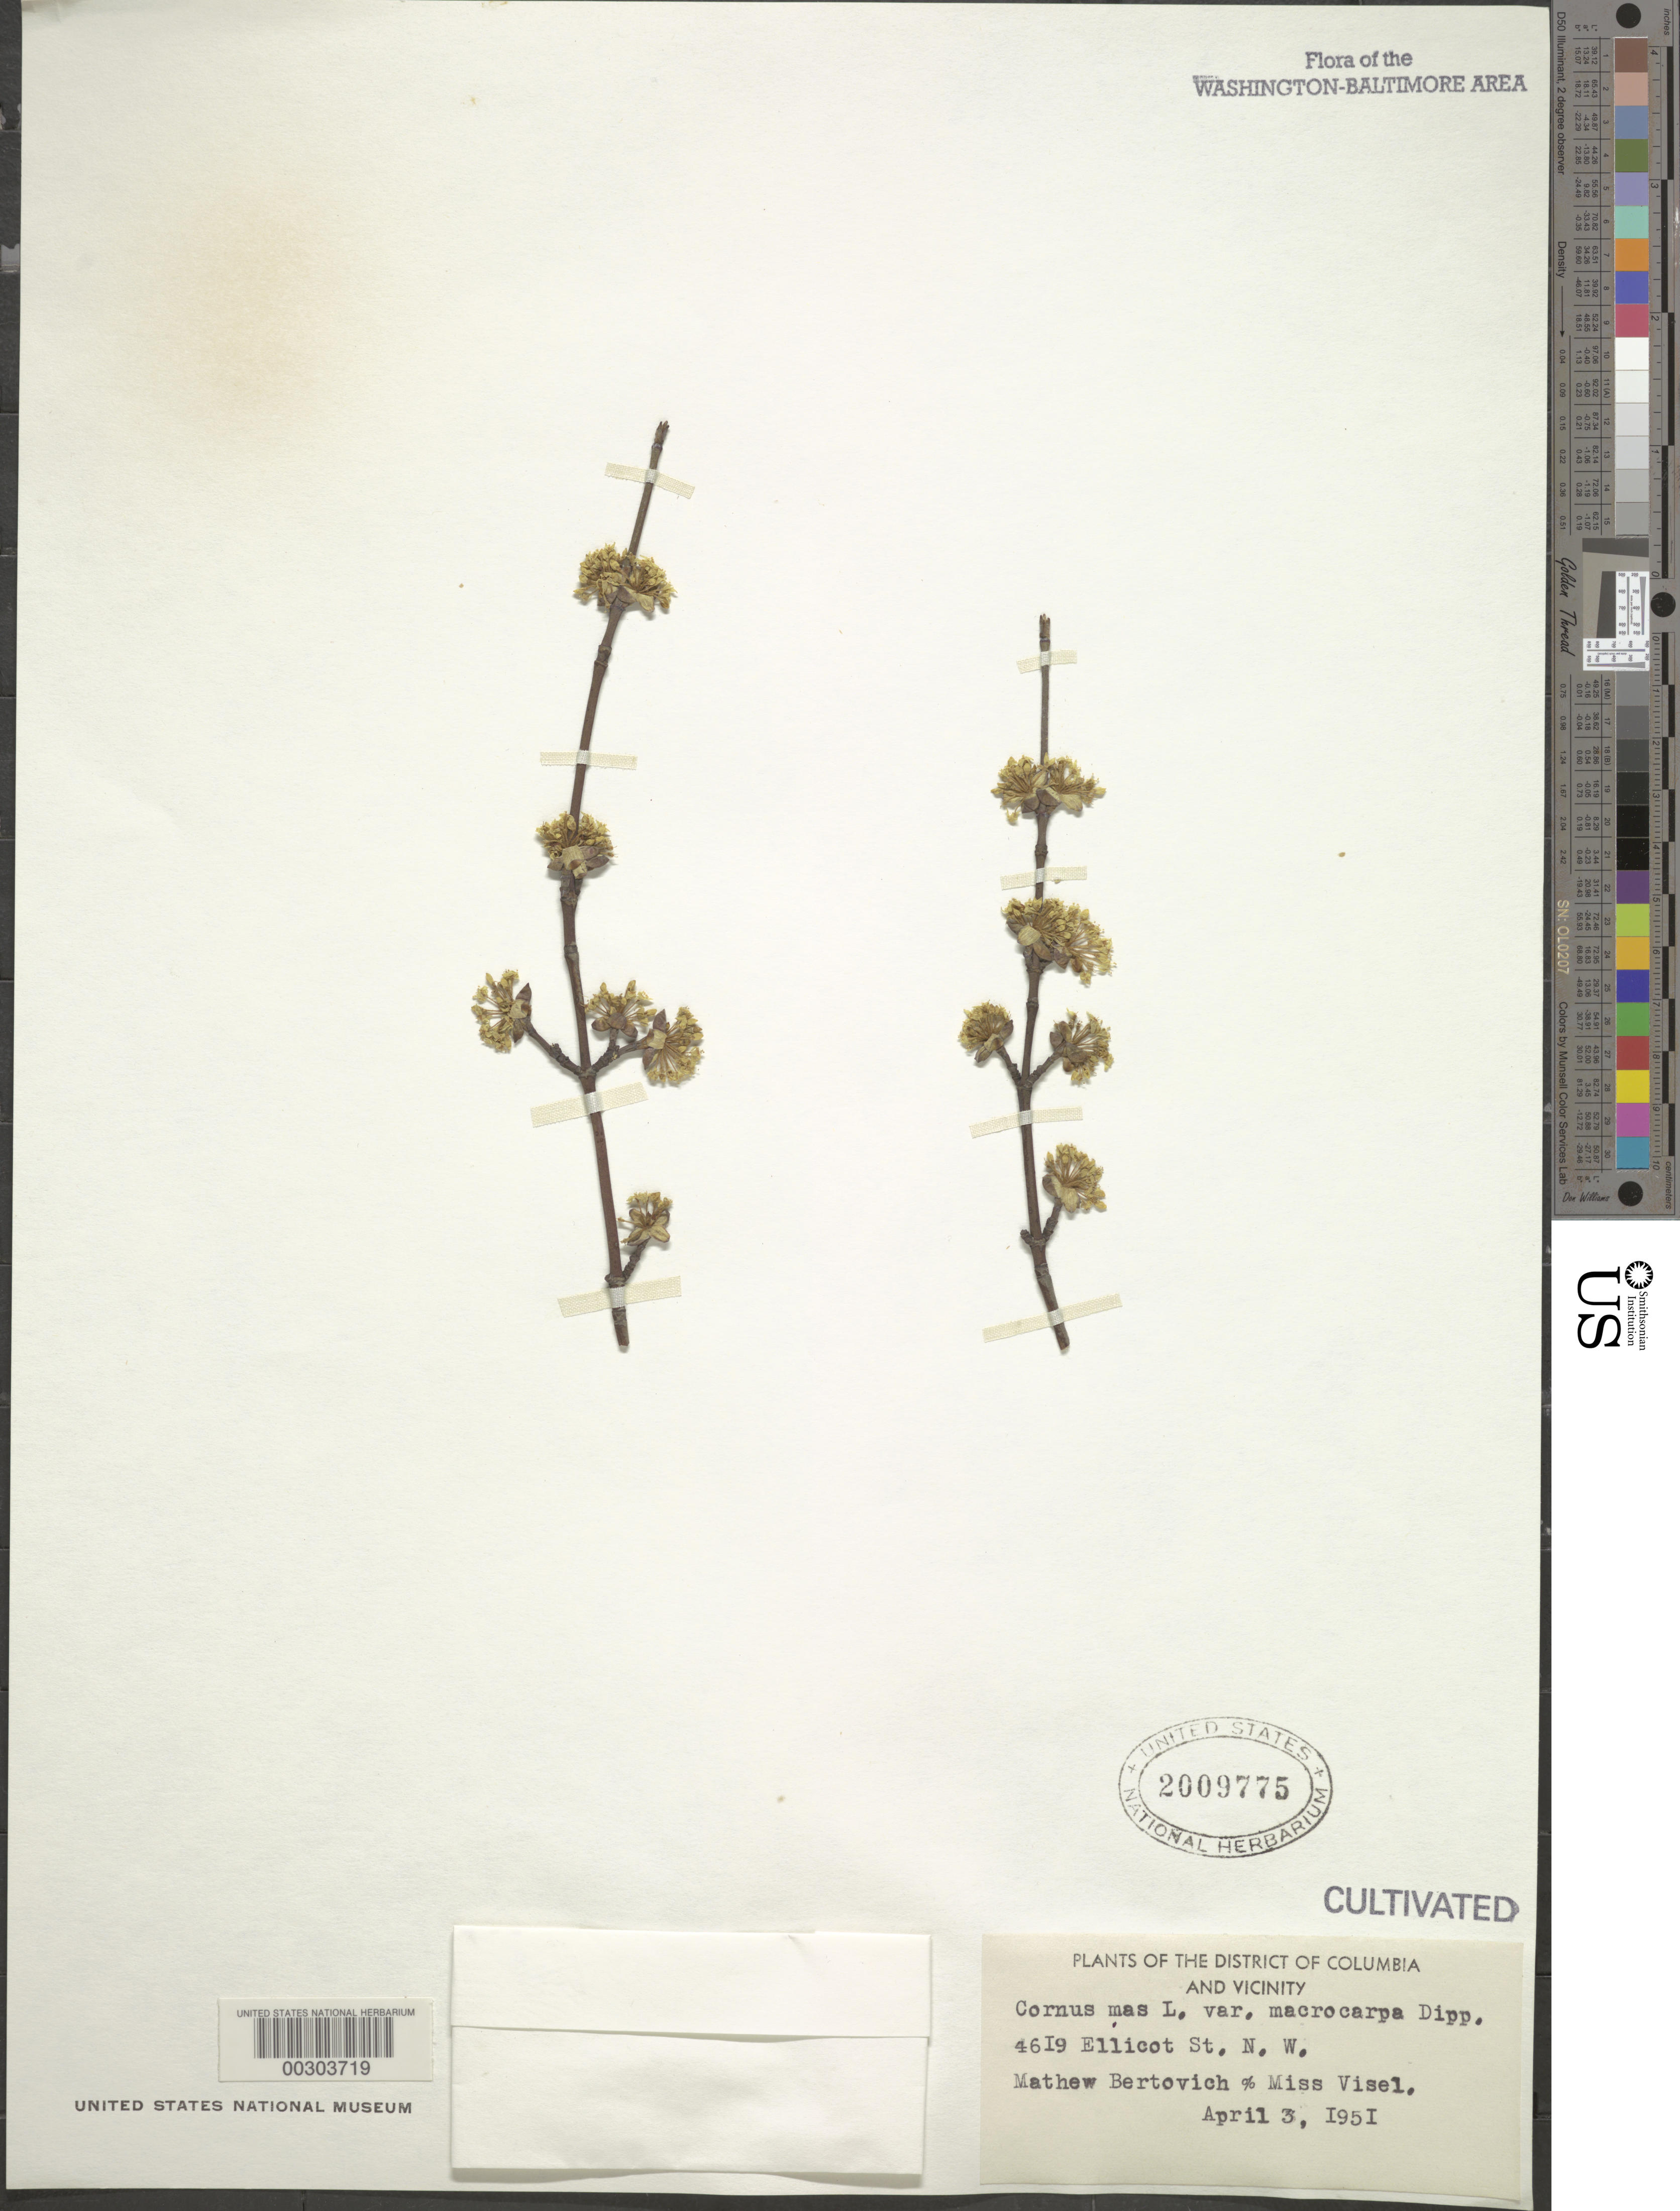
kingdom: Plantae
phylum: Tracheophyta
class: Magnoliopsida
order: Cornales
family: Cornaceae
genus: Cornus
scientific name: Cornus mas var. macrocarpa Dippel, ined.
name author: Dippel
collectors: M. Bertovich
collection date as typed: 03 Apr 1951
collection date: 1951-04-03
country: United States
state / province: District of Columbia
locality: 4619 Ellicot St NW, Washington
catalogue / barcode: US 2009775